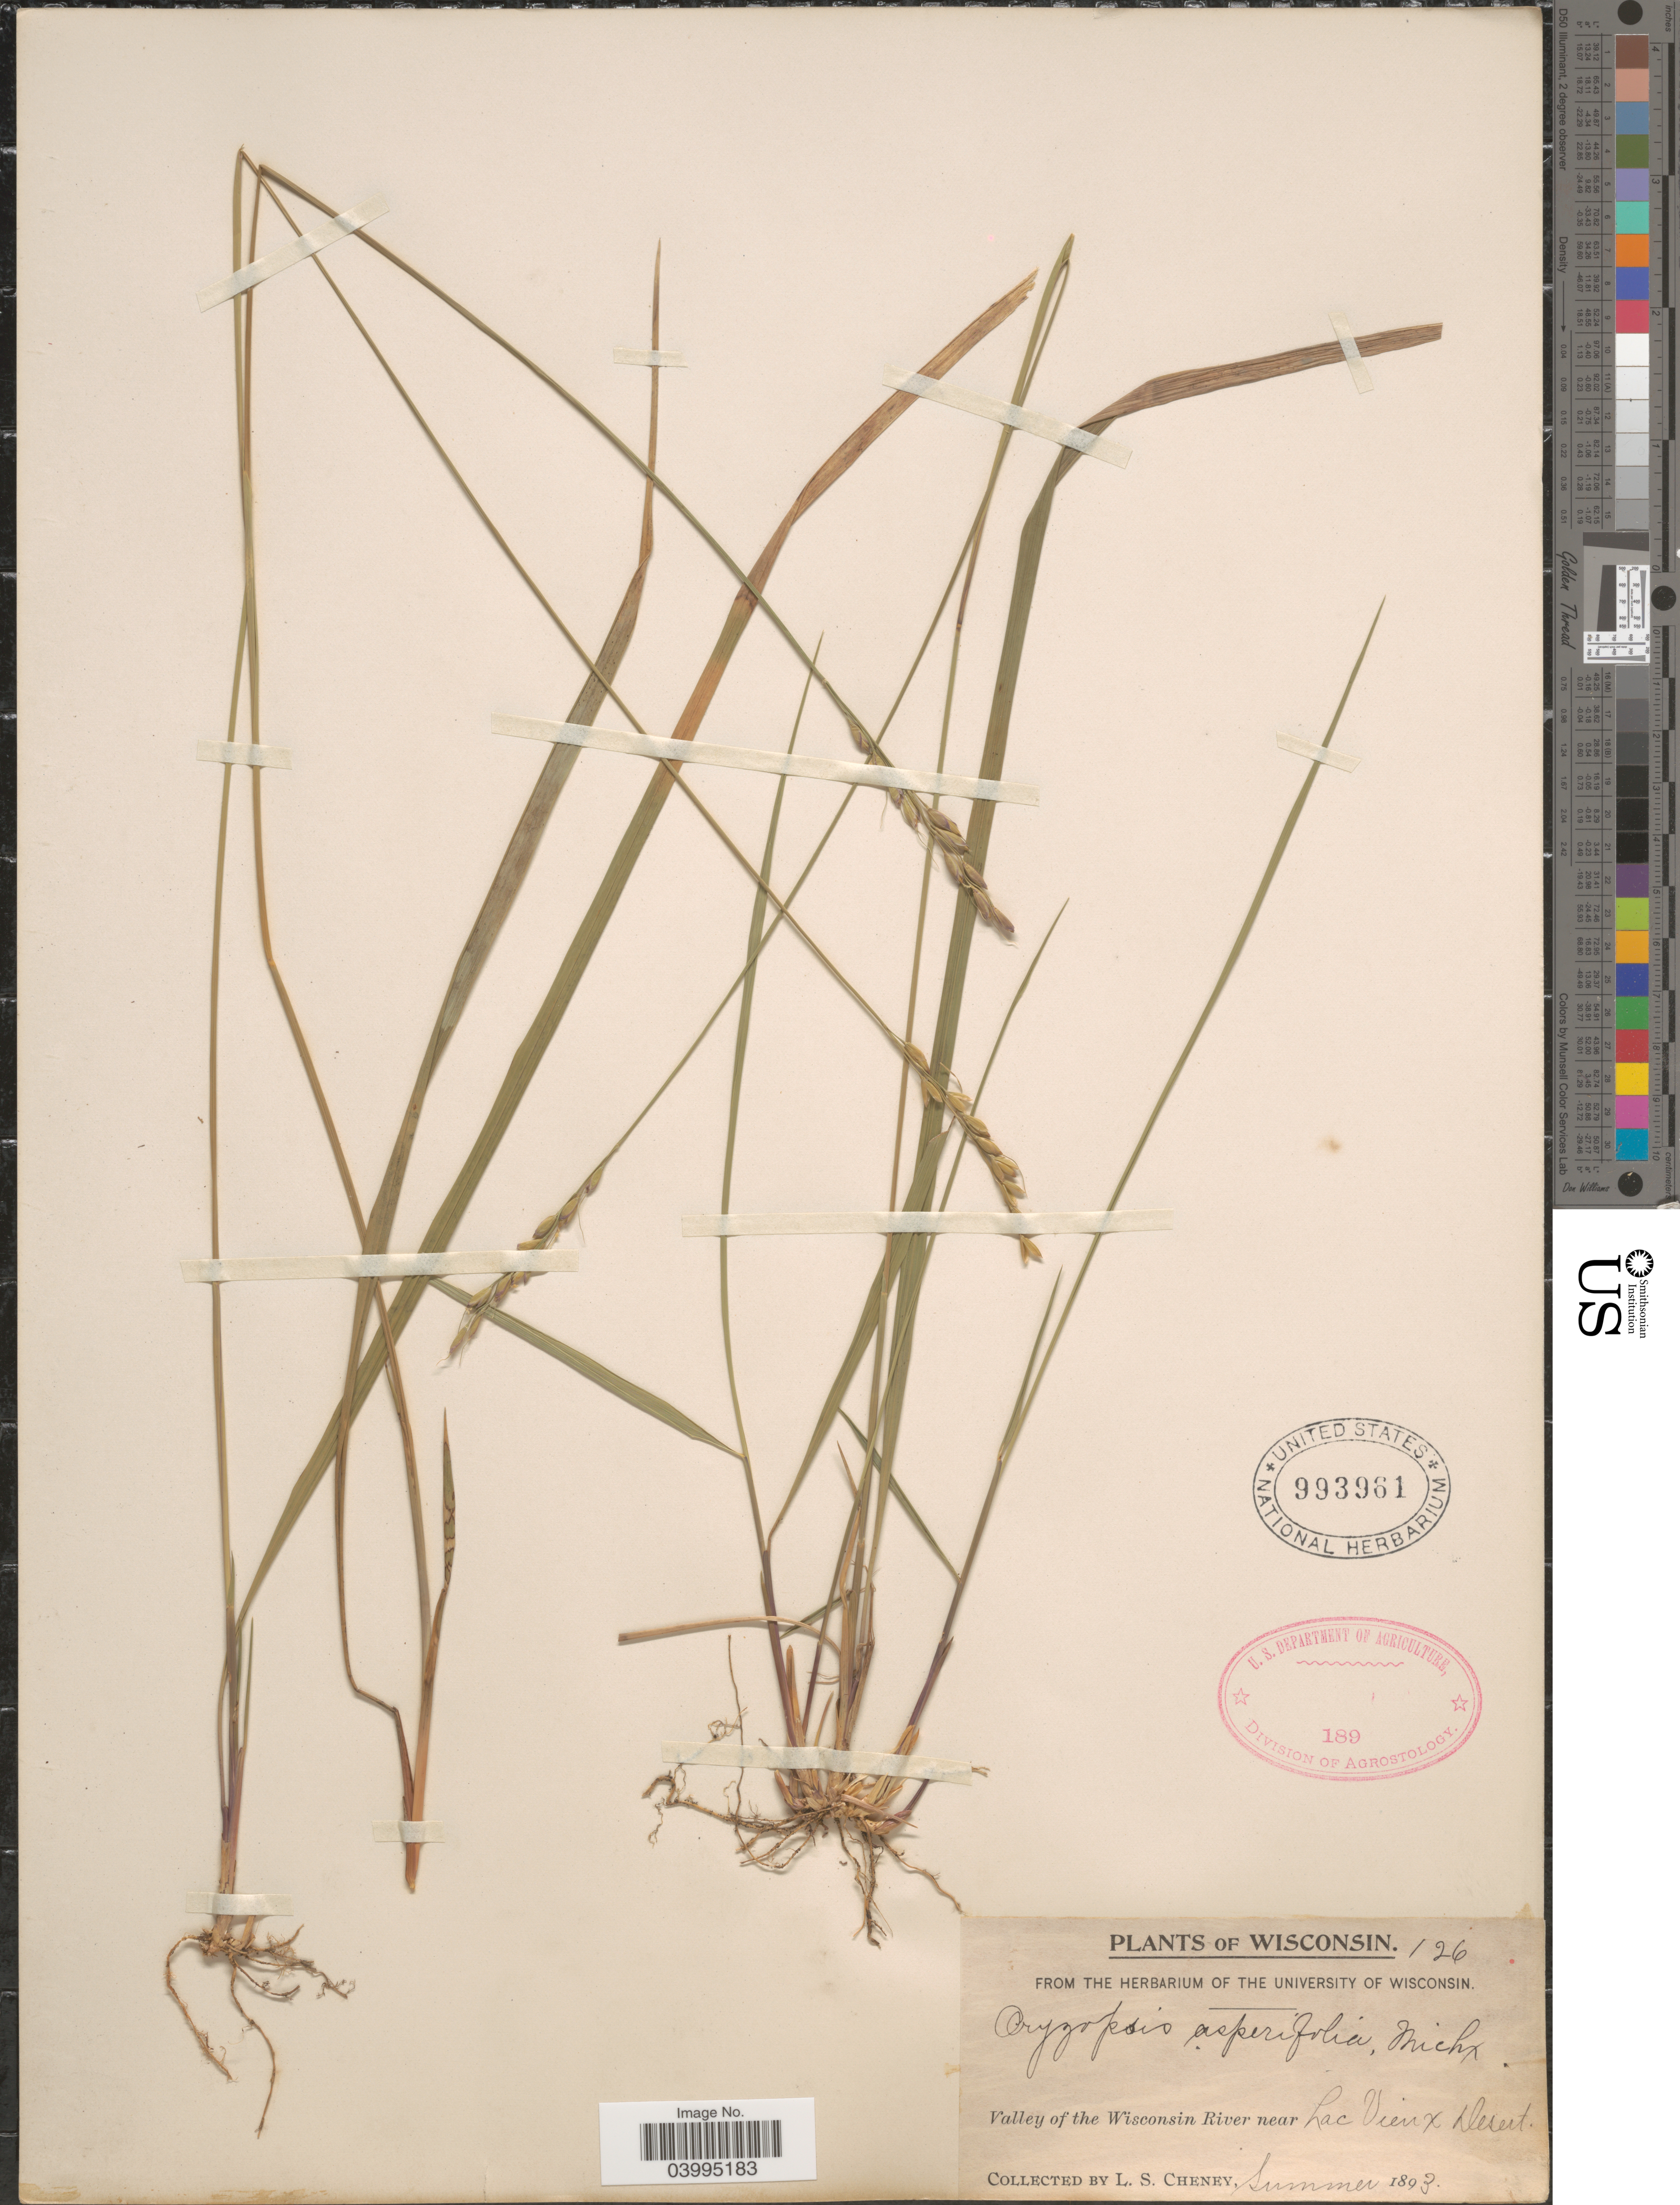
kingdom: Plantae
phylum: Tracheophyta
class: Liliopsida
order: Poales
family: Poaceae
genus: Oryzopsis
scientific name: Oryzopsis asperifolia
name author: Michx.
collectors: L. Cheney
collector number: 126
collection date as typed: Summer 1893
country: United States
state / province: Wisconsin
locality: Valley of the Wisconsin River near Lac Vieux Desert.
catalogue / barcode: US 993961